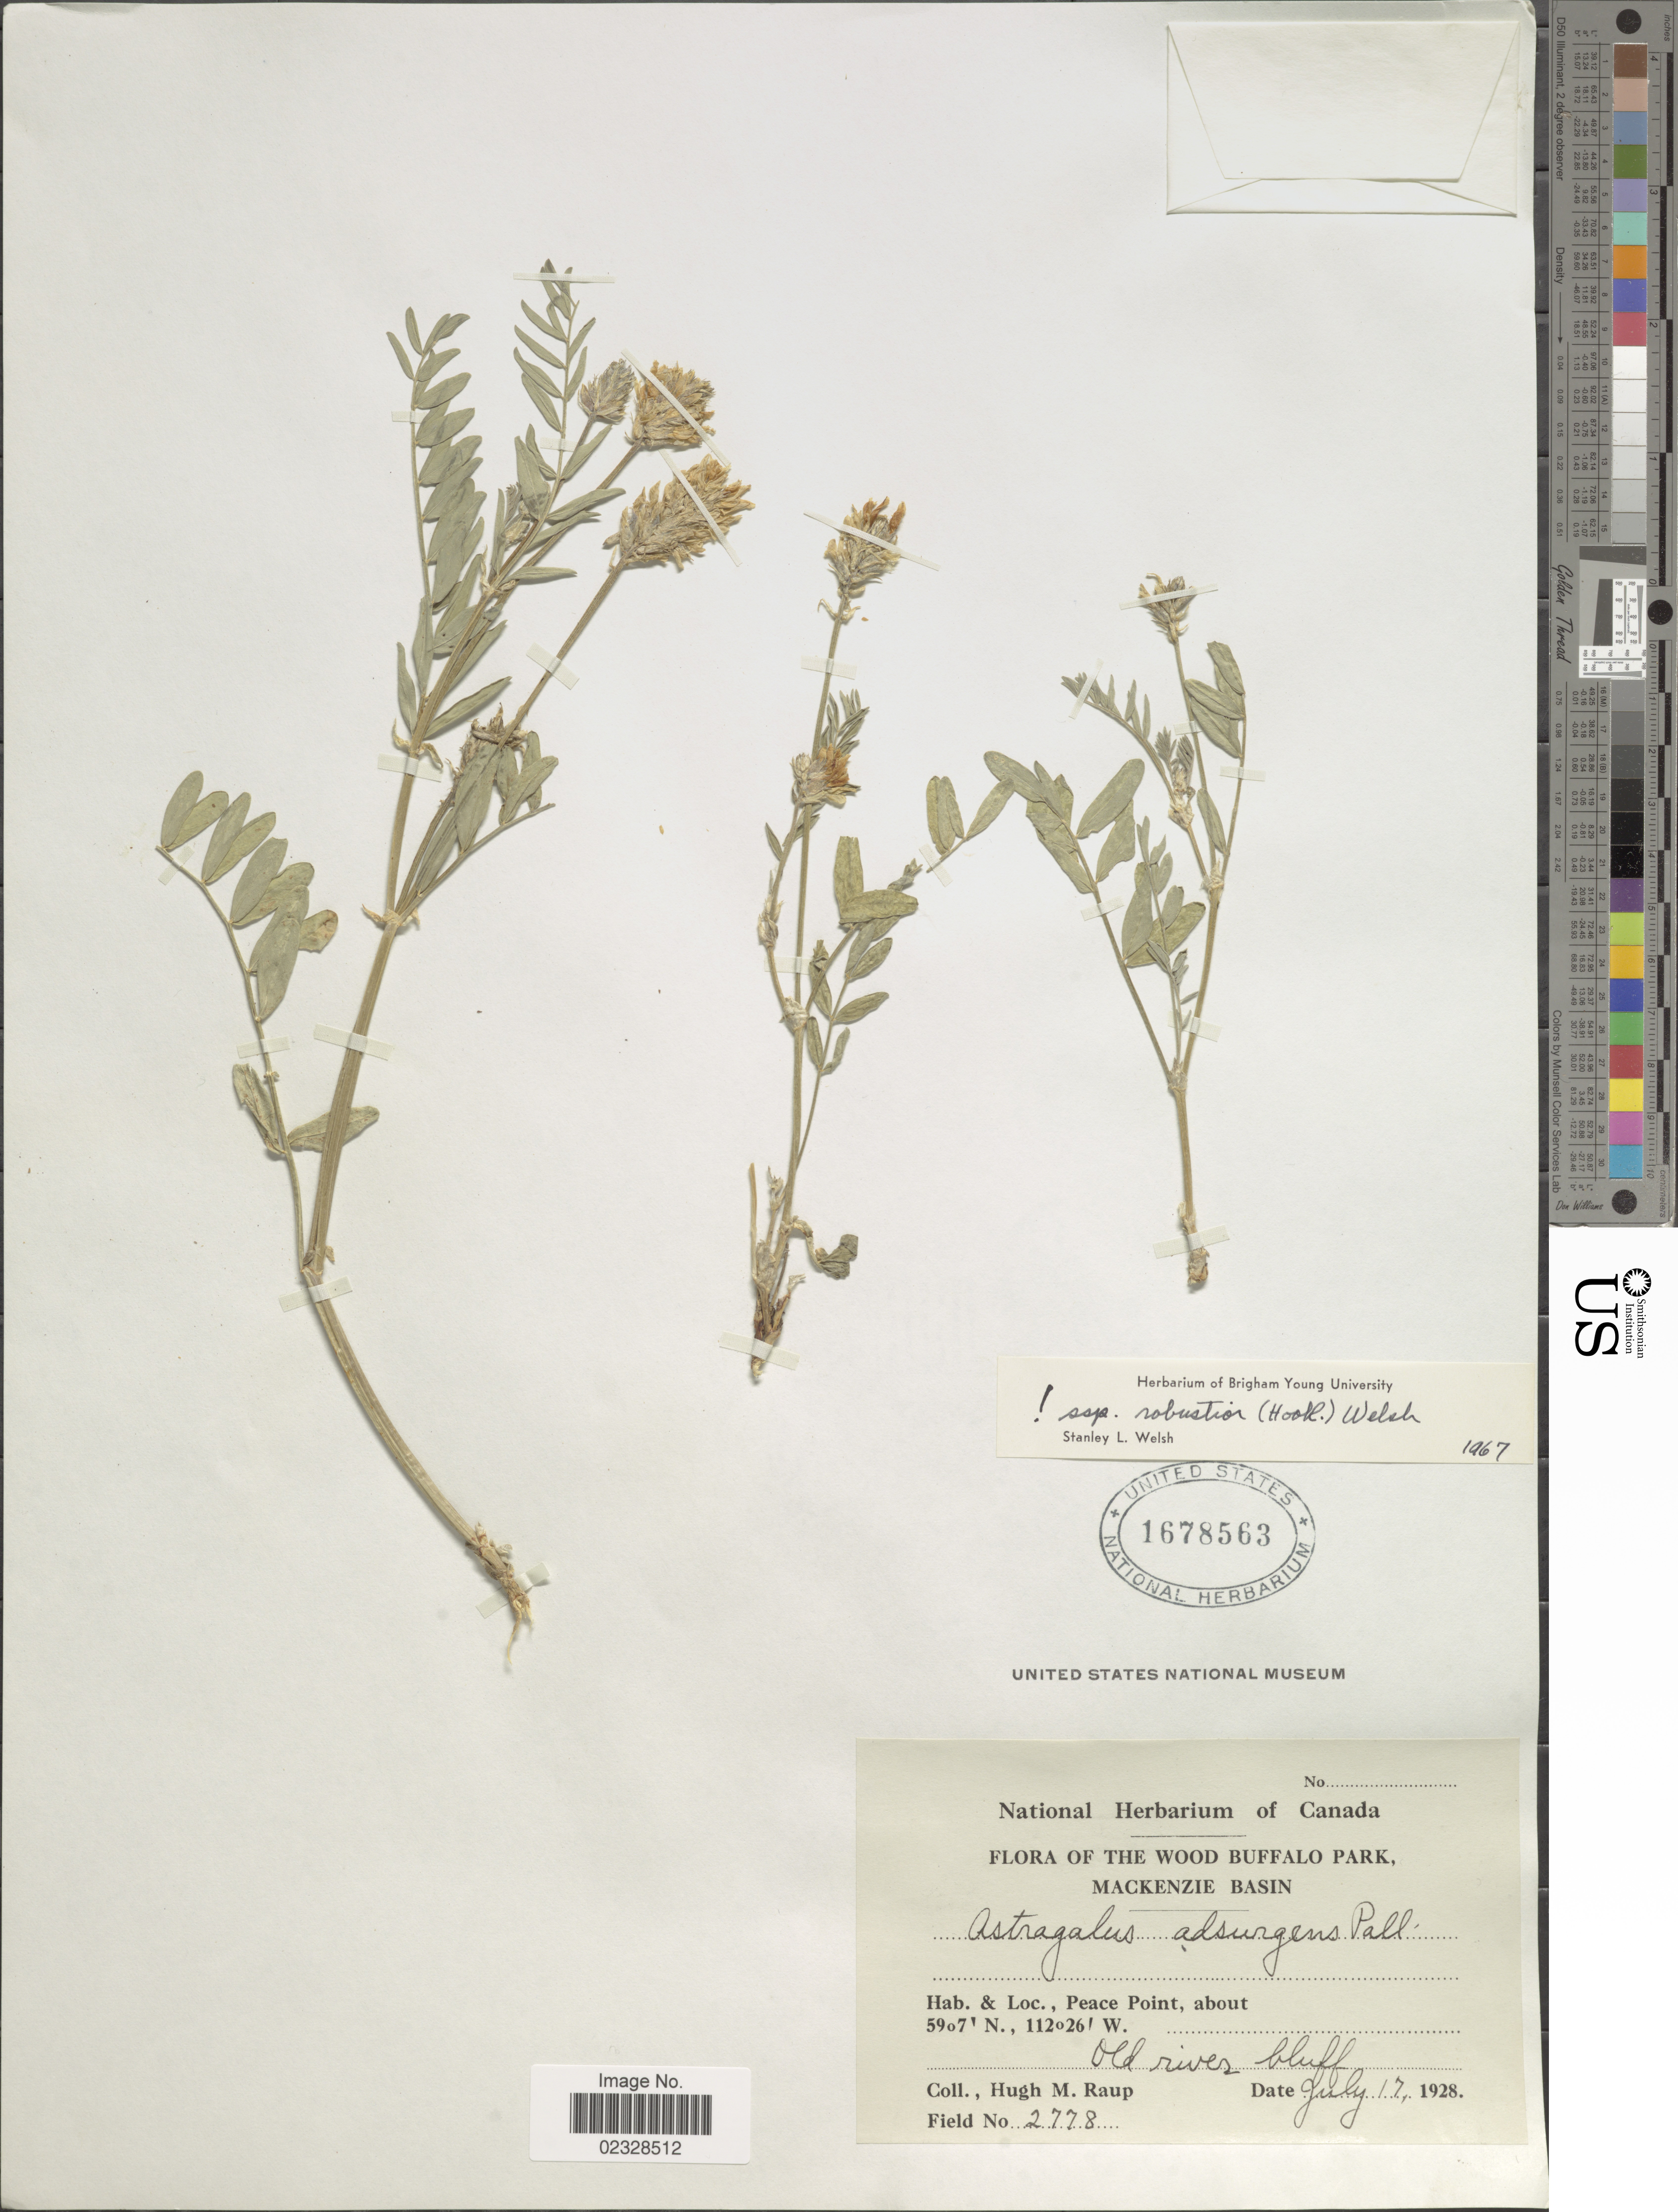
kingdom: Plantae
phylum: Tracheophyta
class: Magnoliopsida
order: Fabales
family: Fabaceae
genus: Astragalus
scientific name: Astragalus adsurgens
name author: Pall.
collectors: H. Raup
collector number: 2778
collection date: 1928-07-17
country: Canada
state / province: Alberta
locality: Wood Buffalo Park, Mackenzie Basin. Peace Point, old river bluff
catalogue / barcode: US 1678563